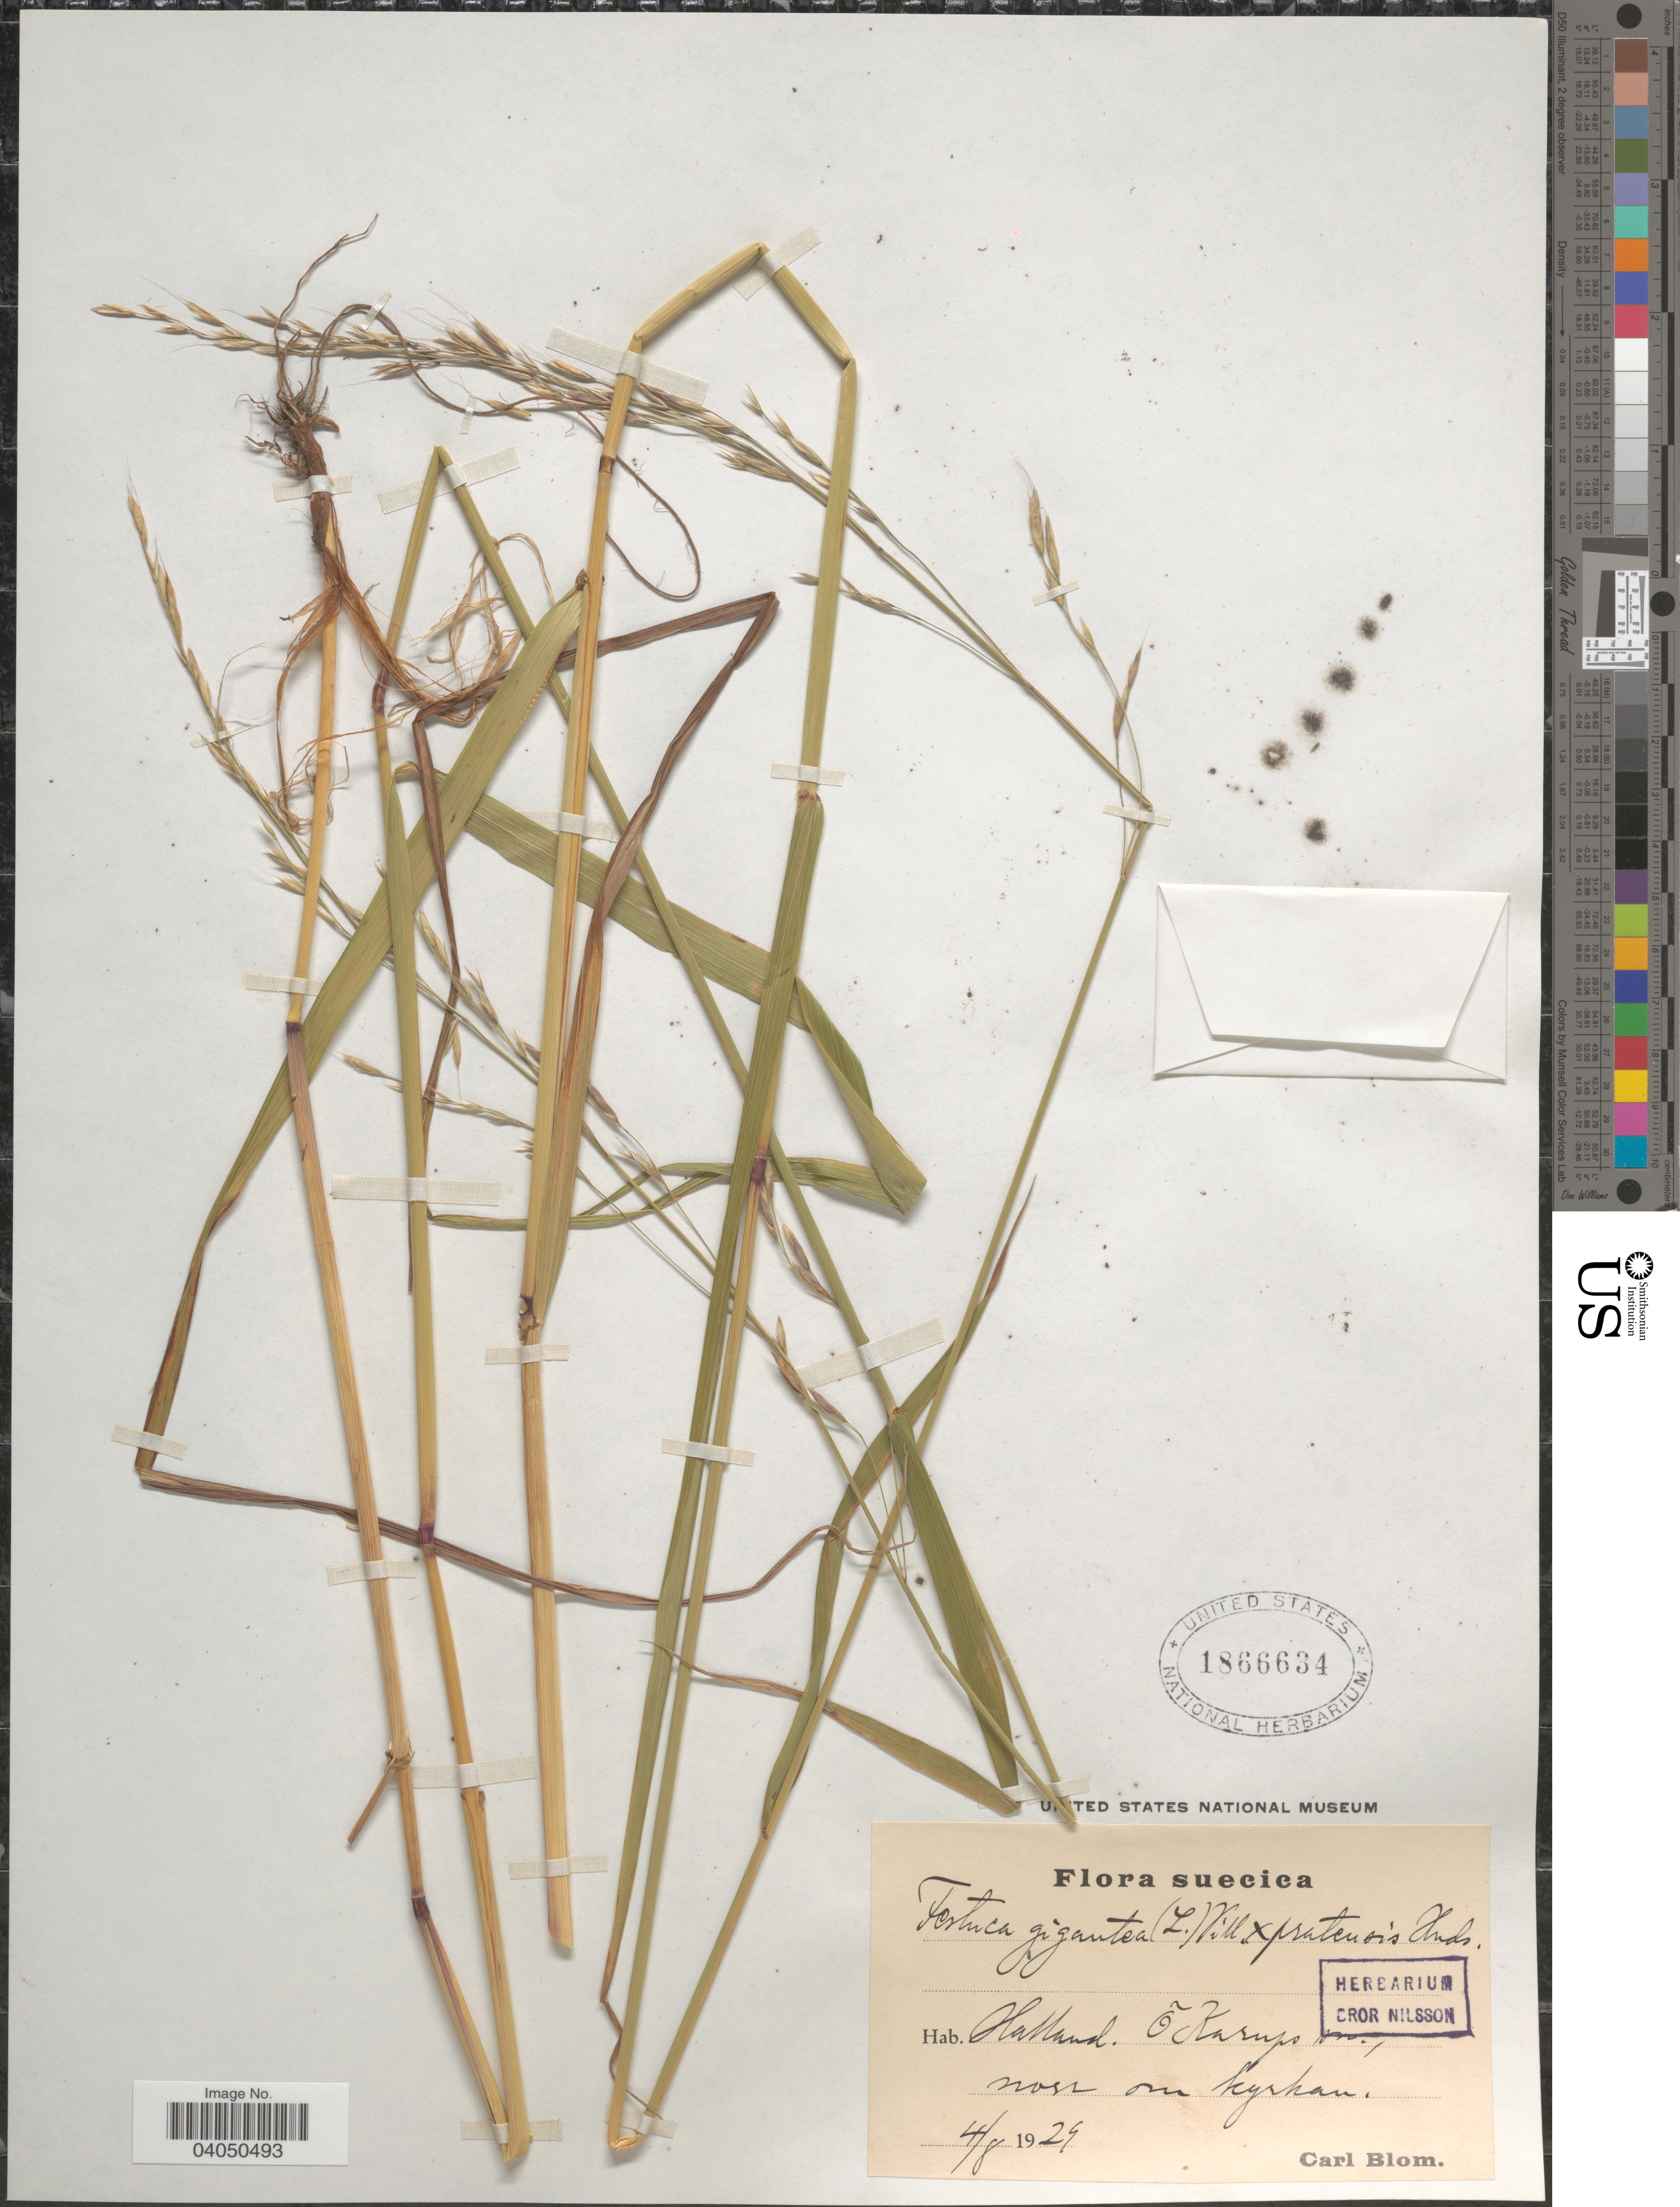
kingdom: Plantae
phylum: Tracheophyta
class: Liliopsida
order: Poales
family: Poaceae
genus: Festuca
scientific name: Festuca sp.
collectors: C. H. Blom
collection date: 1929-08-04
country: Sweden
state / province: Halland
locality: Suecica. Halland. E Karups [illegible text] norr om Kyrkan.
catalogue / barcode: US 1866634